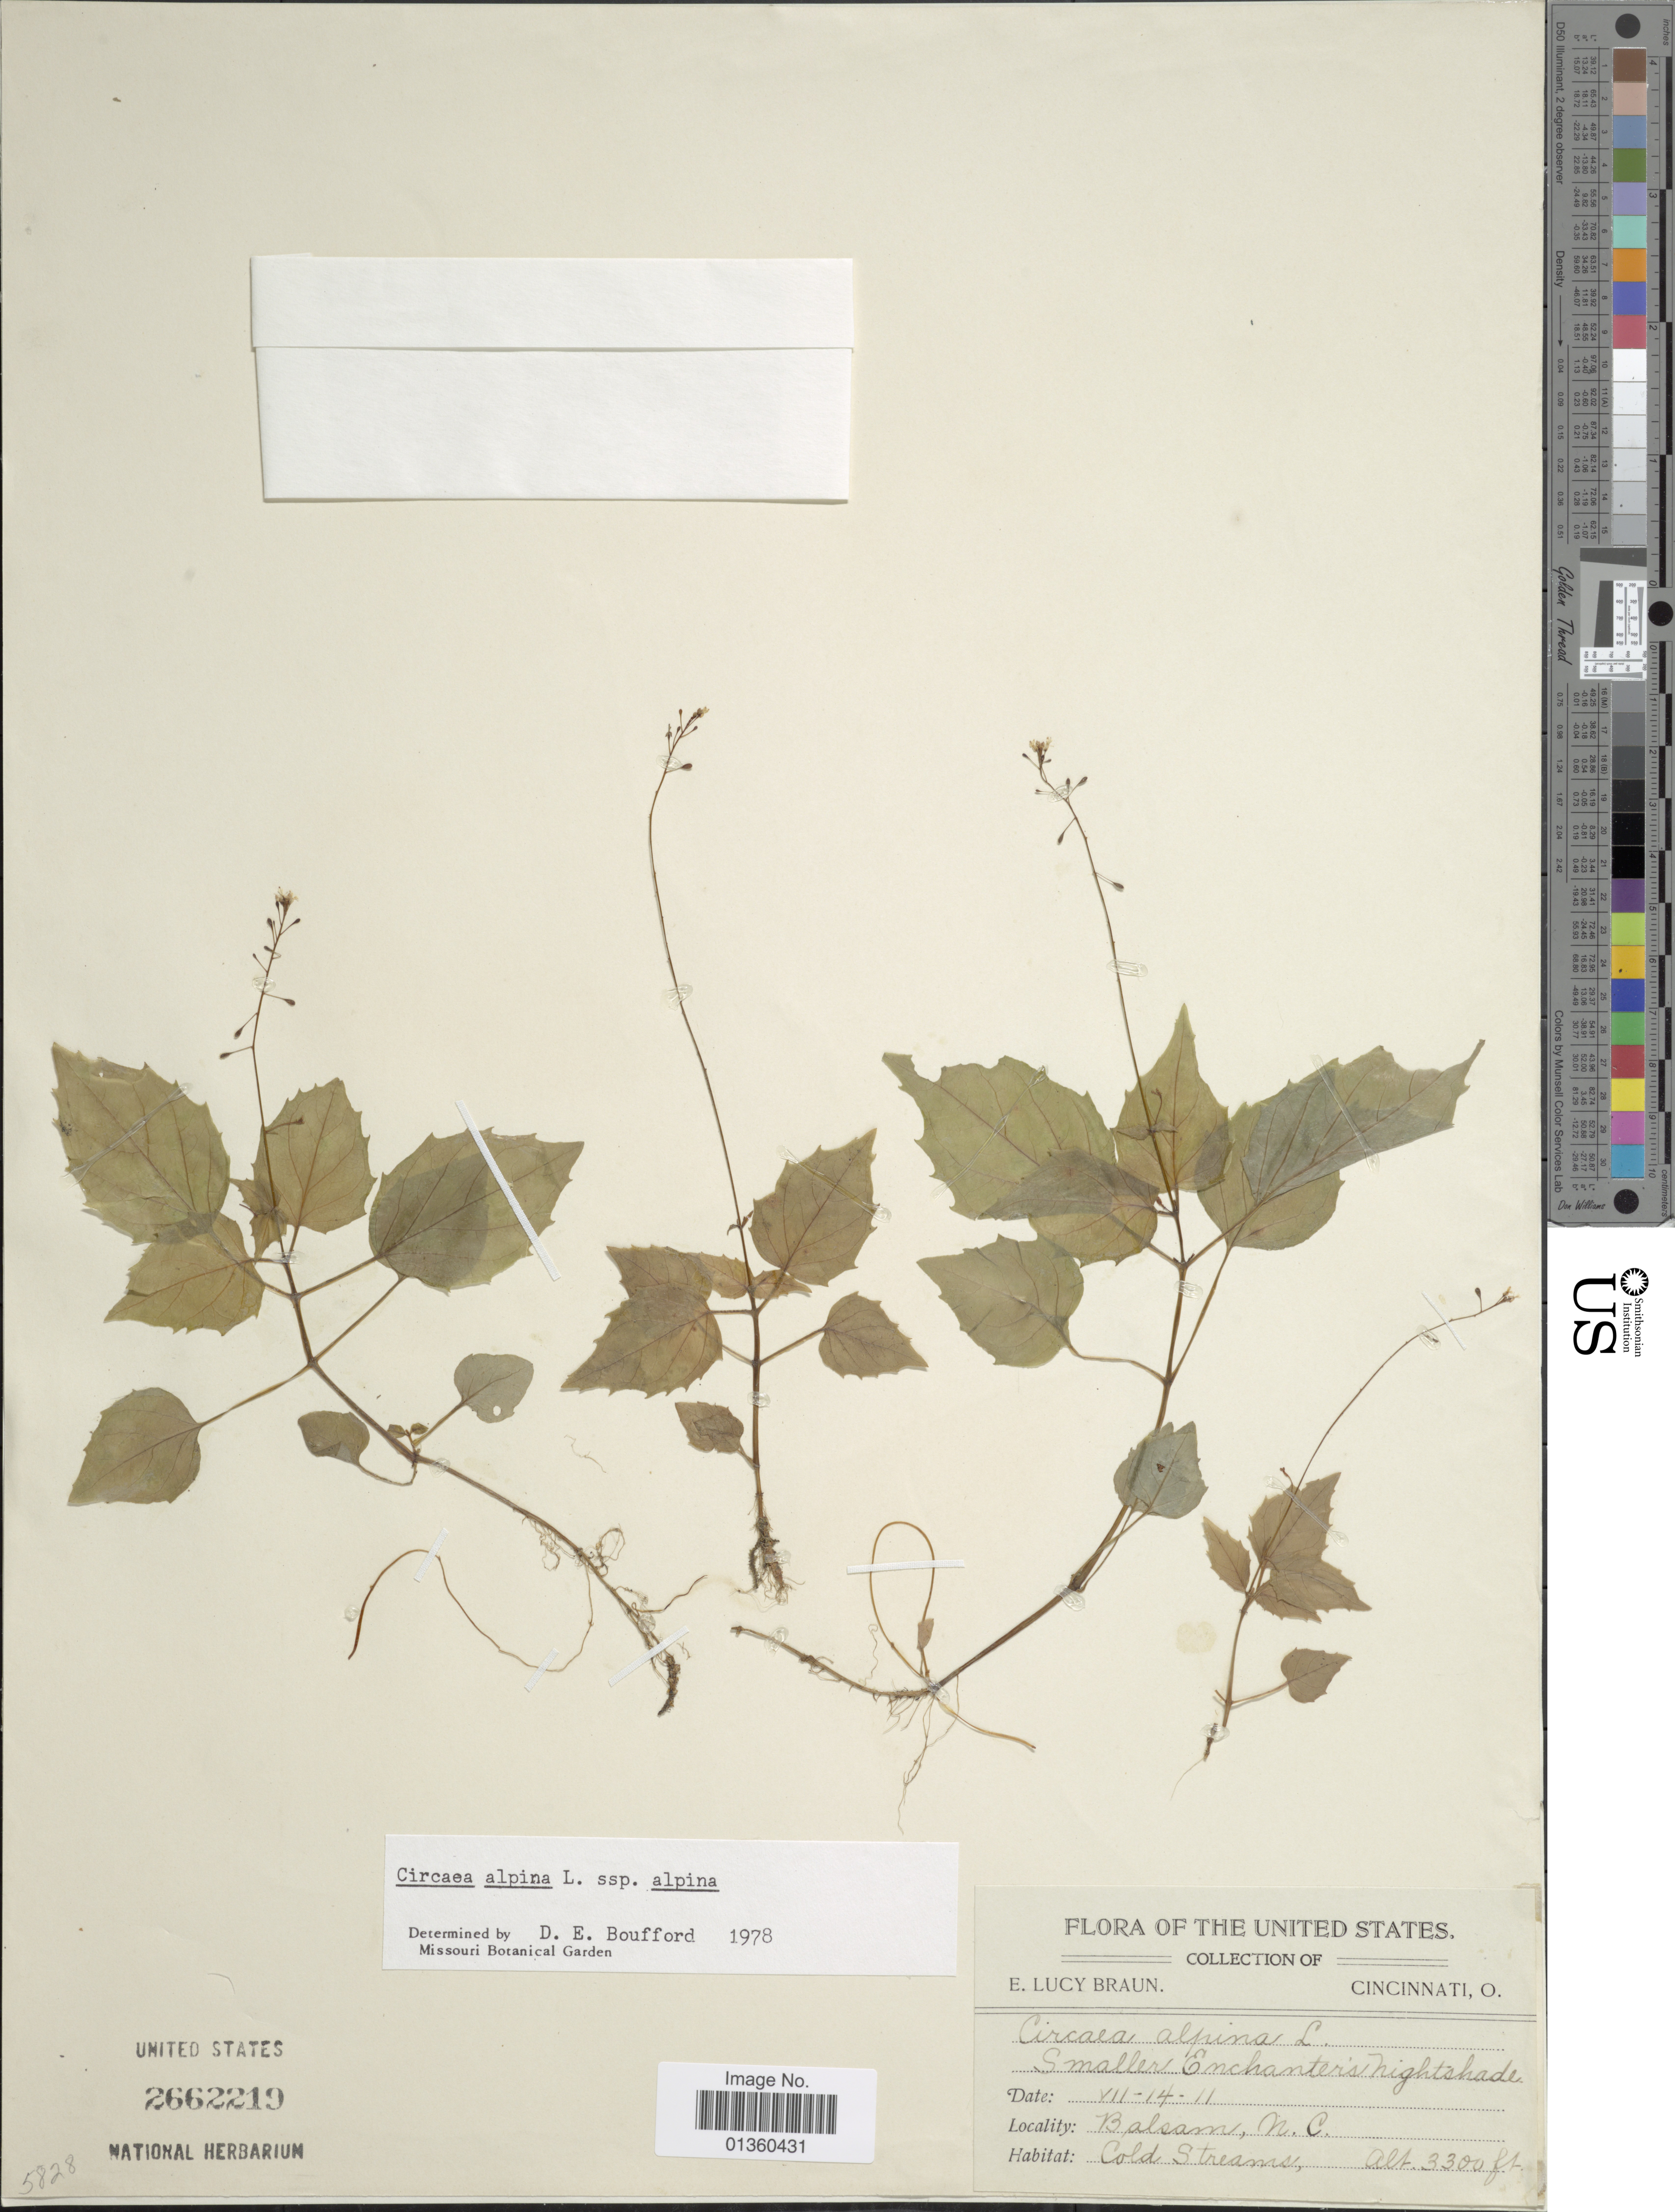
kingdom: Plantae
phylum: Tracheophyta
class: Magnoliopsida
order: Myrtales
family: Onagraceae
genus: Circaea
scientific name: Circaea alpina subsp. alpina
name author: L.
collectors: E. L. Braun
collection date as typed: Transcribed d/m/y: 14/7/11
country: United States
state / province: North Carolina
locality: Cincinnati, O. Balsam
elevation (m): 1006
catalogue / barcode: US 2662219